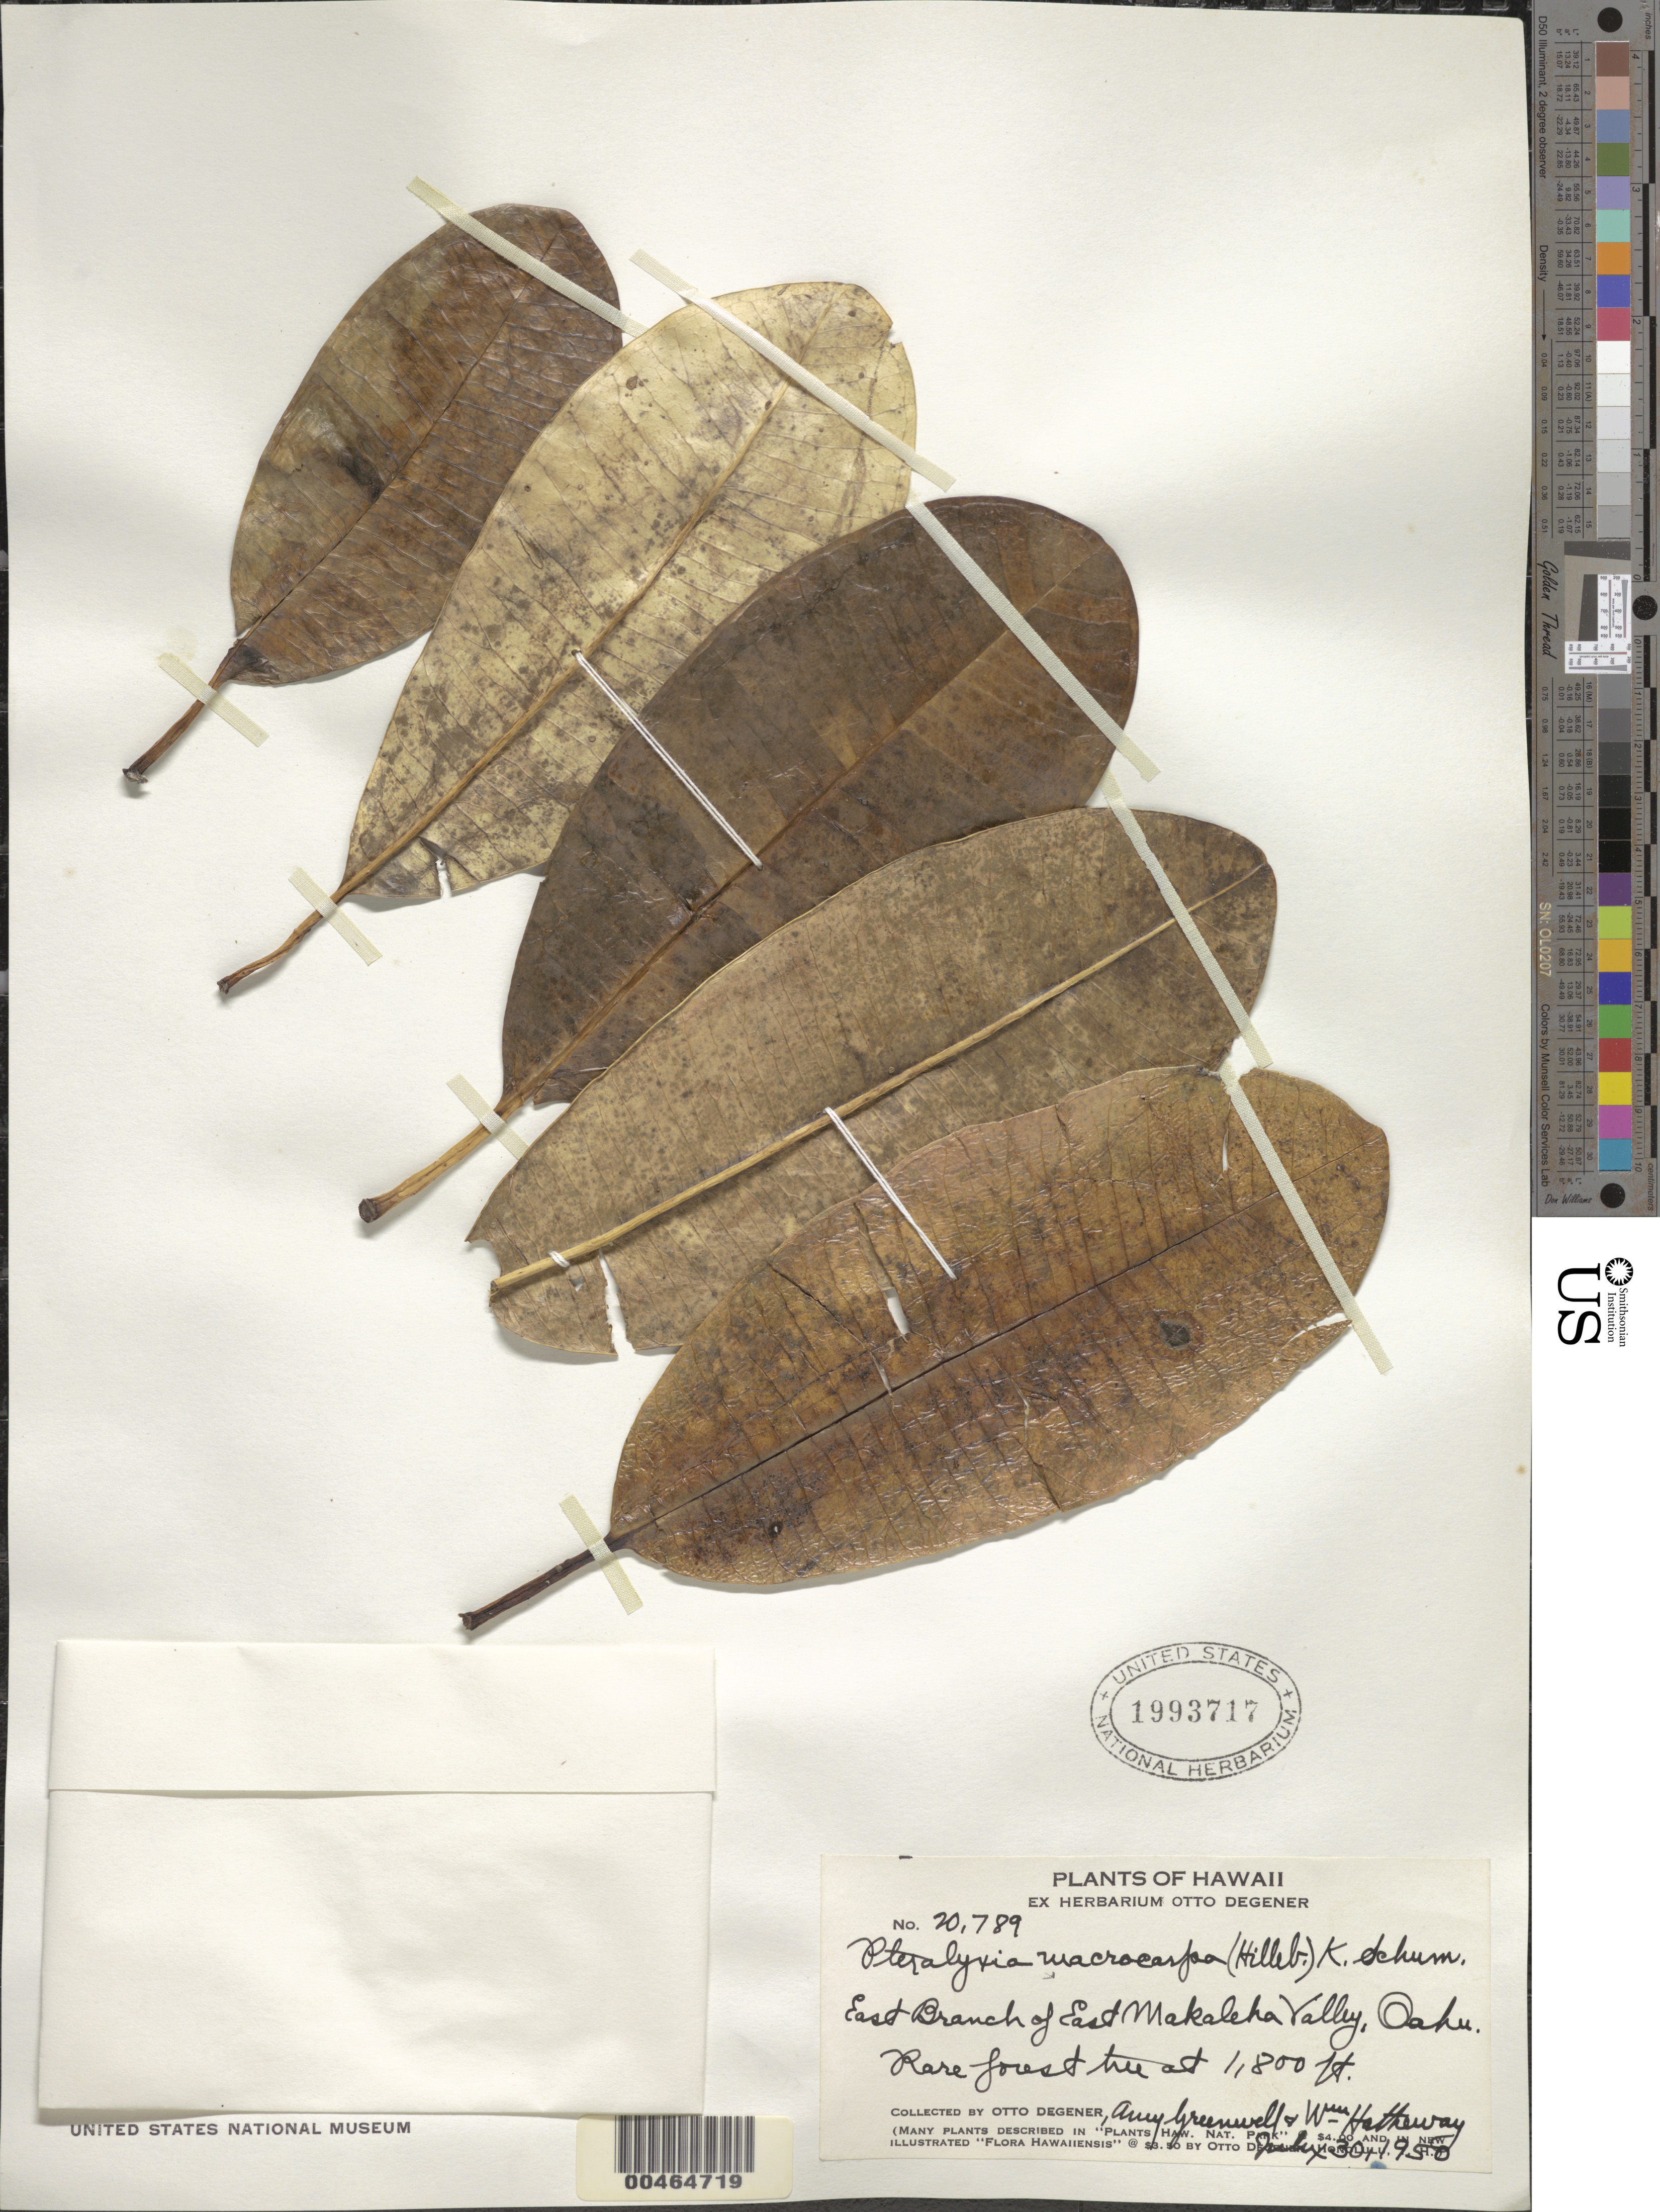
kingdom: Plantae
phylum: Tracheophyta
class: Magnoliopsida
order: Gentianales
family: Apocynaceae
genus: Pteralyxia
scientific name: Pteralyxia macrocarpa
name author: (Hillebr.) K. Schum.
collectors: O. Degener, A. B. Greenwell & W. Hatheway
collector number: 20789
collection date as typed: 30 Jul 1950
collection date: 1950-07-30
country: United States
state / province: Hawaii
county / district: Honolulu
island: Oahu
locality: East Branch of East Makaleha Valley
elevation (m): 549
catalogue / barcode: US 1993717